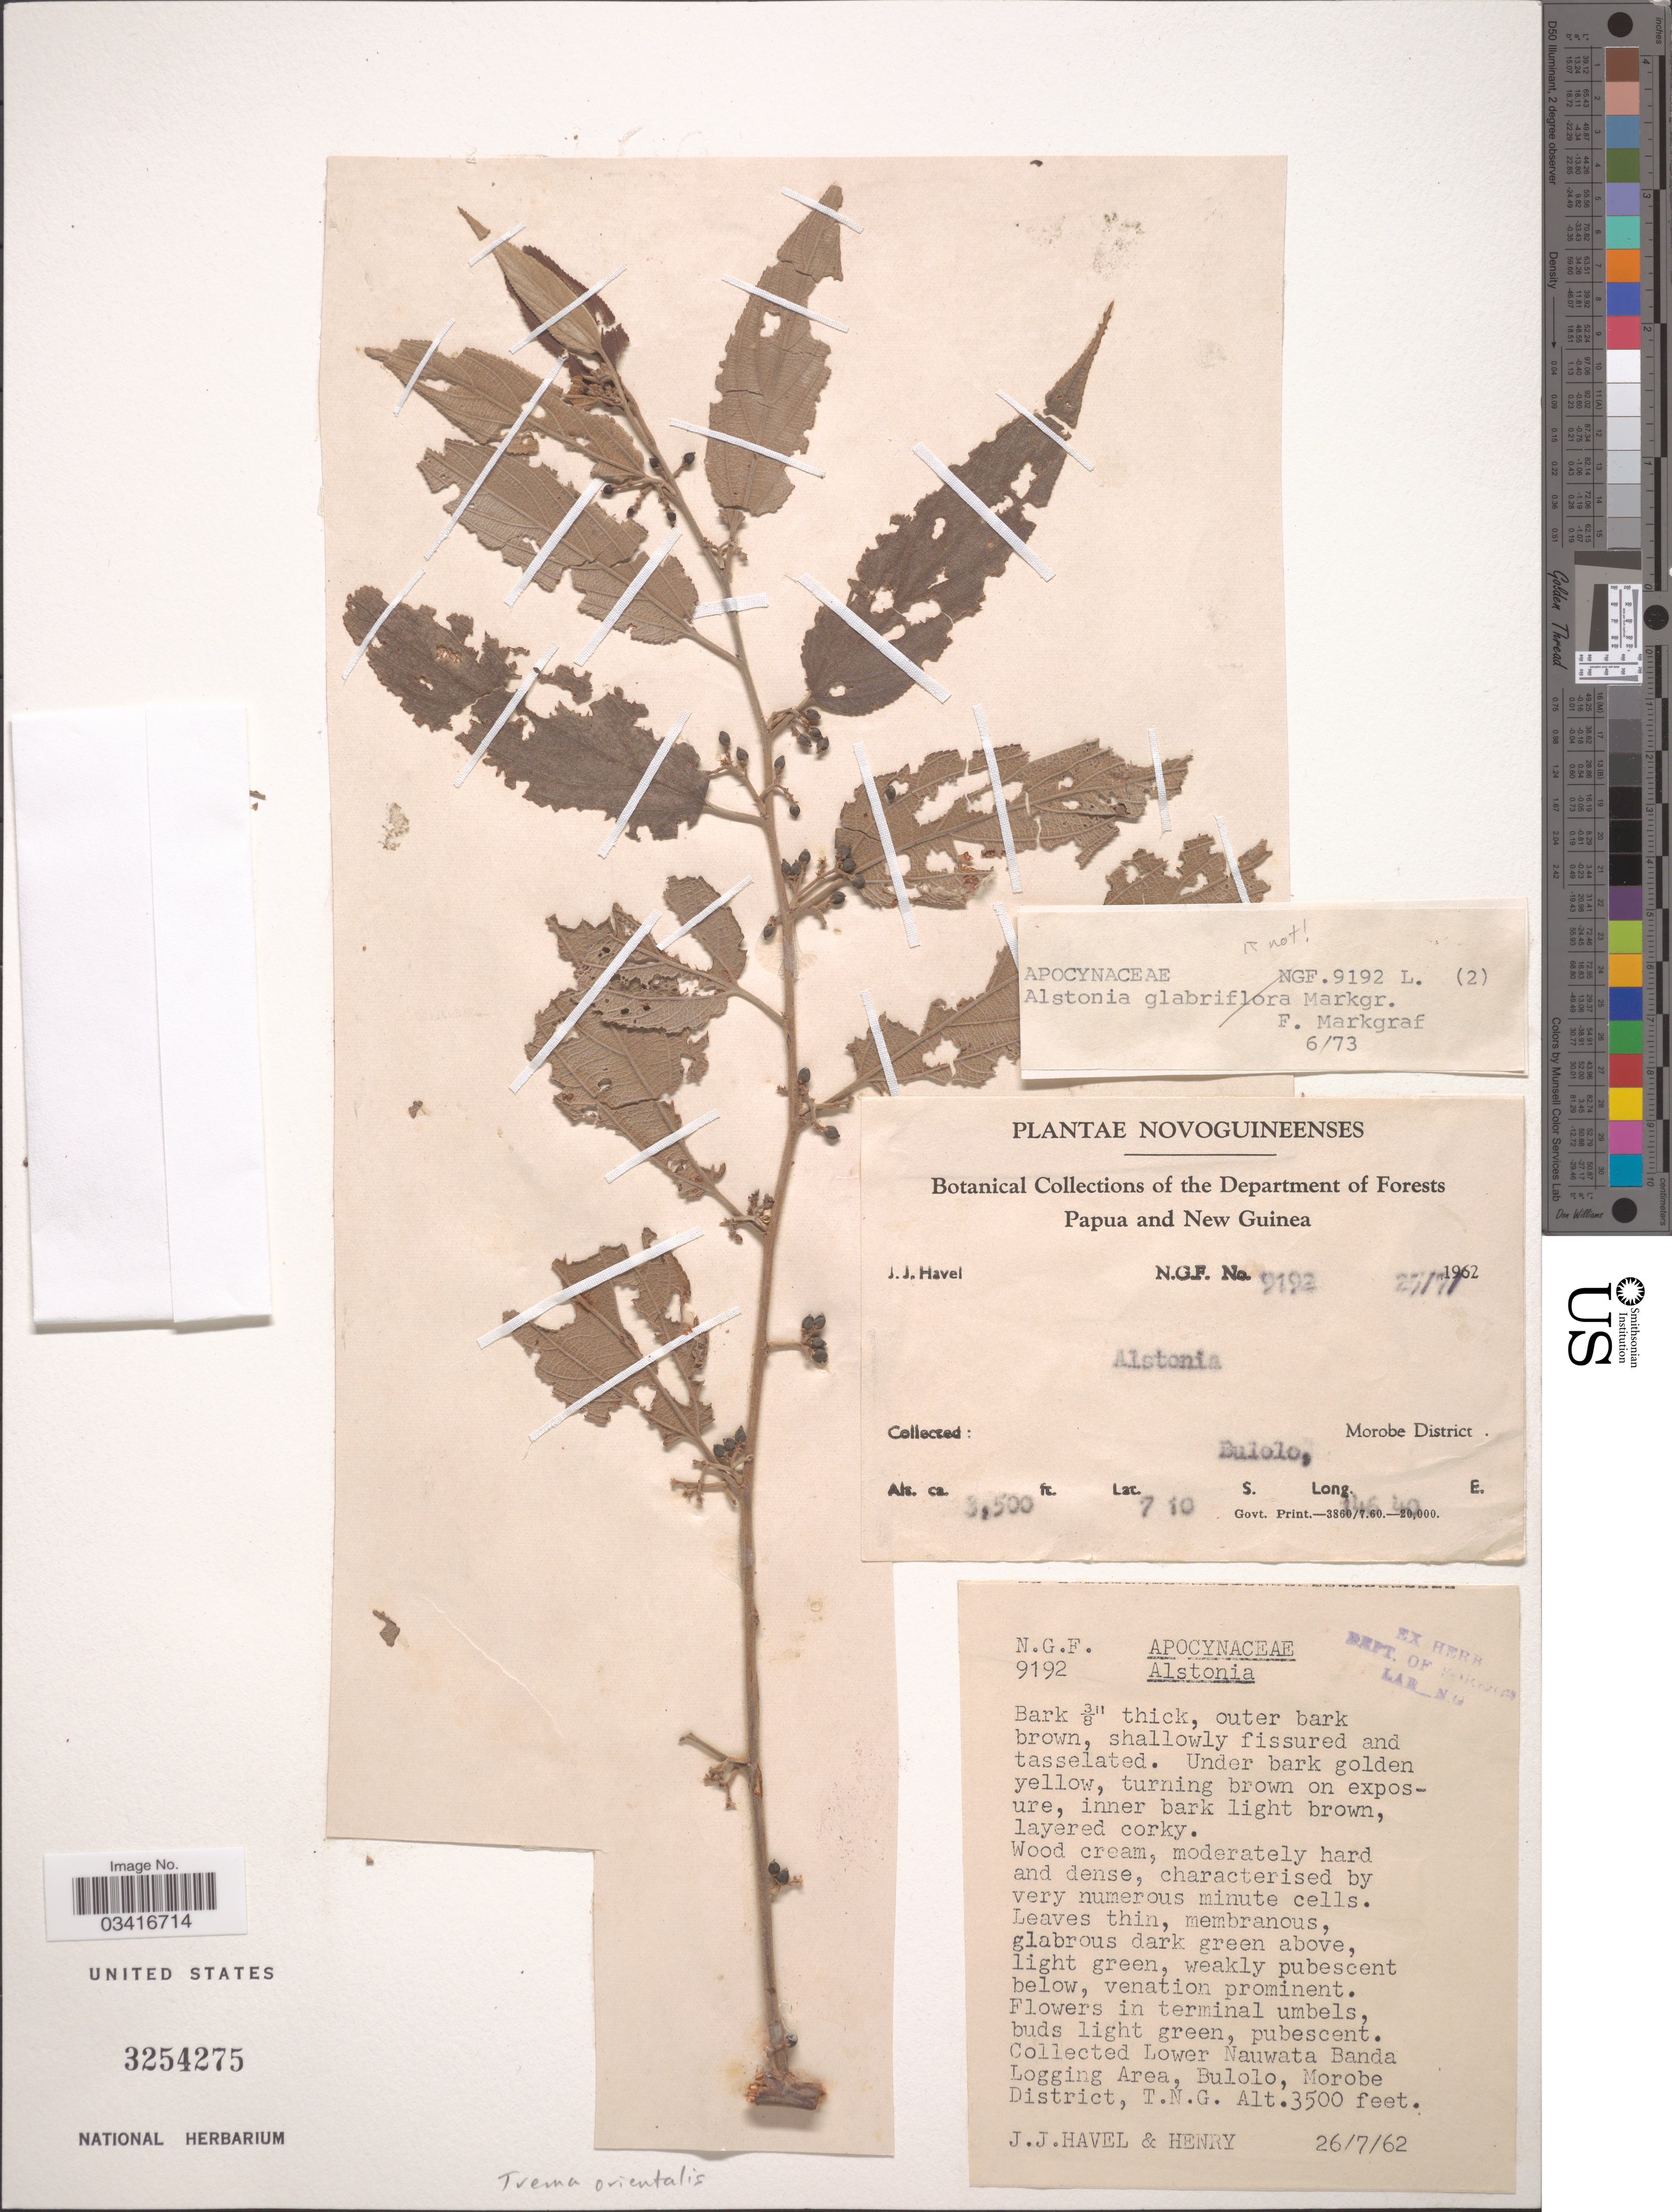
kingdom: Plantae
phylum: Tracheophyta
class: Magnoliopsida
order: Rosales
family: Cannabaceae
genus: Trema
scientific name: Trema orientale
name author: (L.) Blume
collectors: J. Havel & -. Henry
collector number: N.G.F. 9192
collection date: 1962-07-26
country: Papua New Guinea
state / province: Morobe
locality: Papua and New Guinea [unsure placement]. Lower Nauwata Banda Logging Area, Bulolo, Morobe District, T.N.G.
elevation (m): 1067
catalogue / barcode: US 3254275